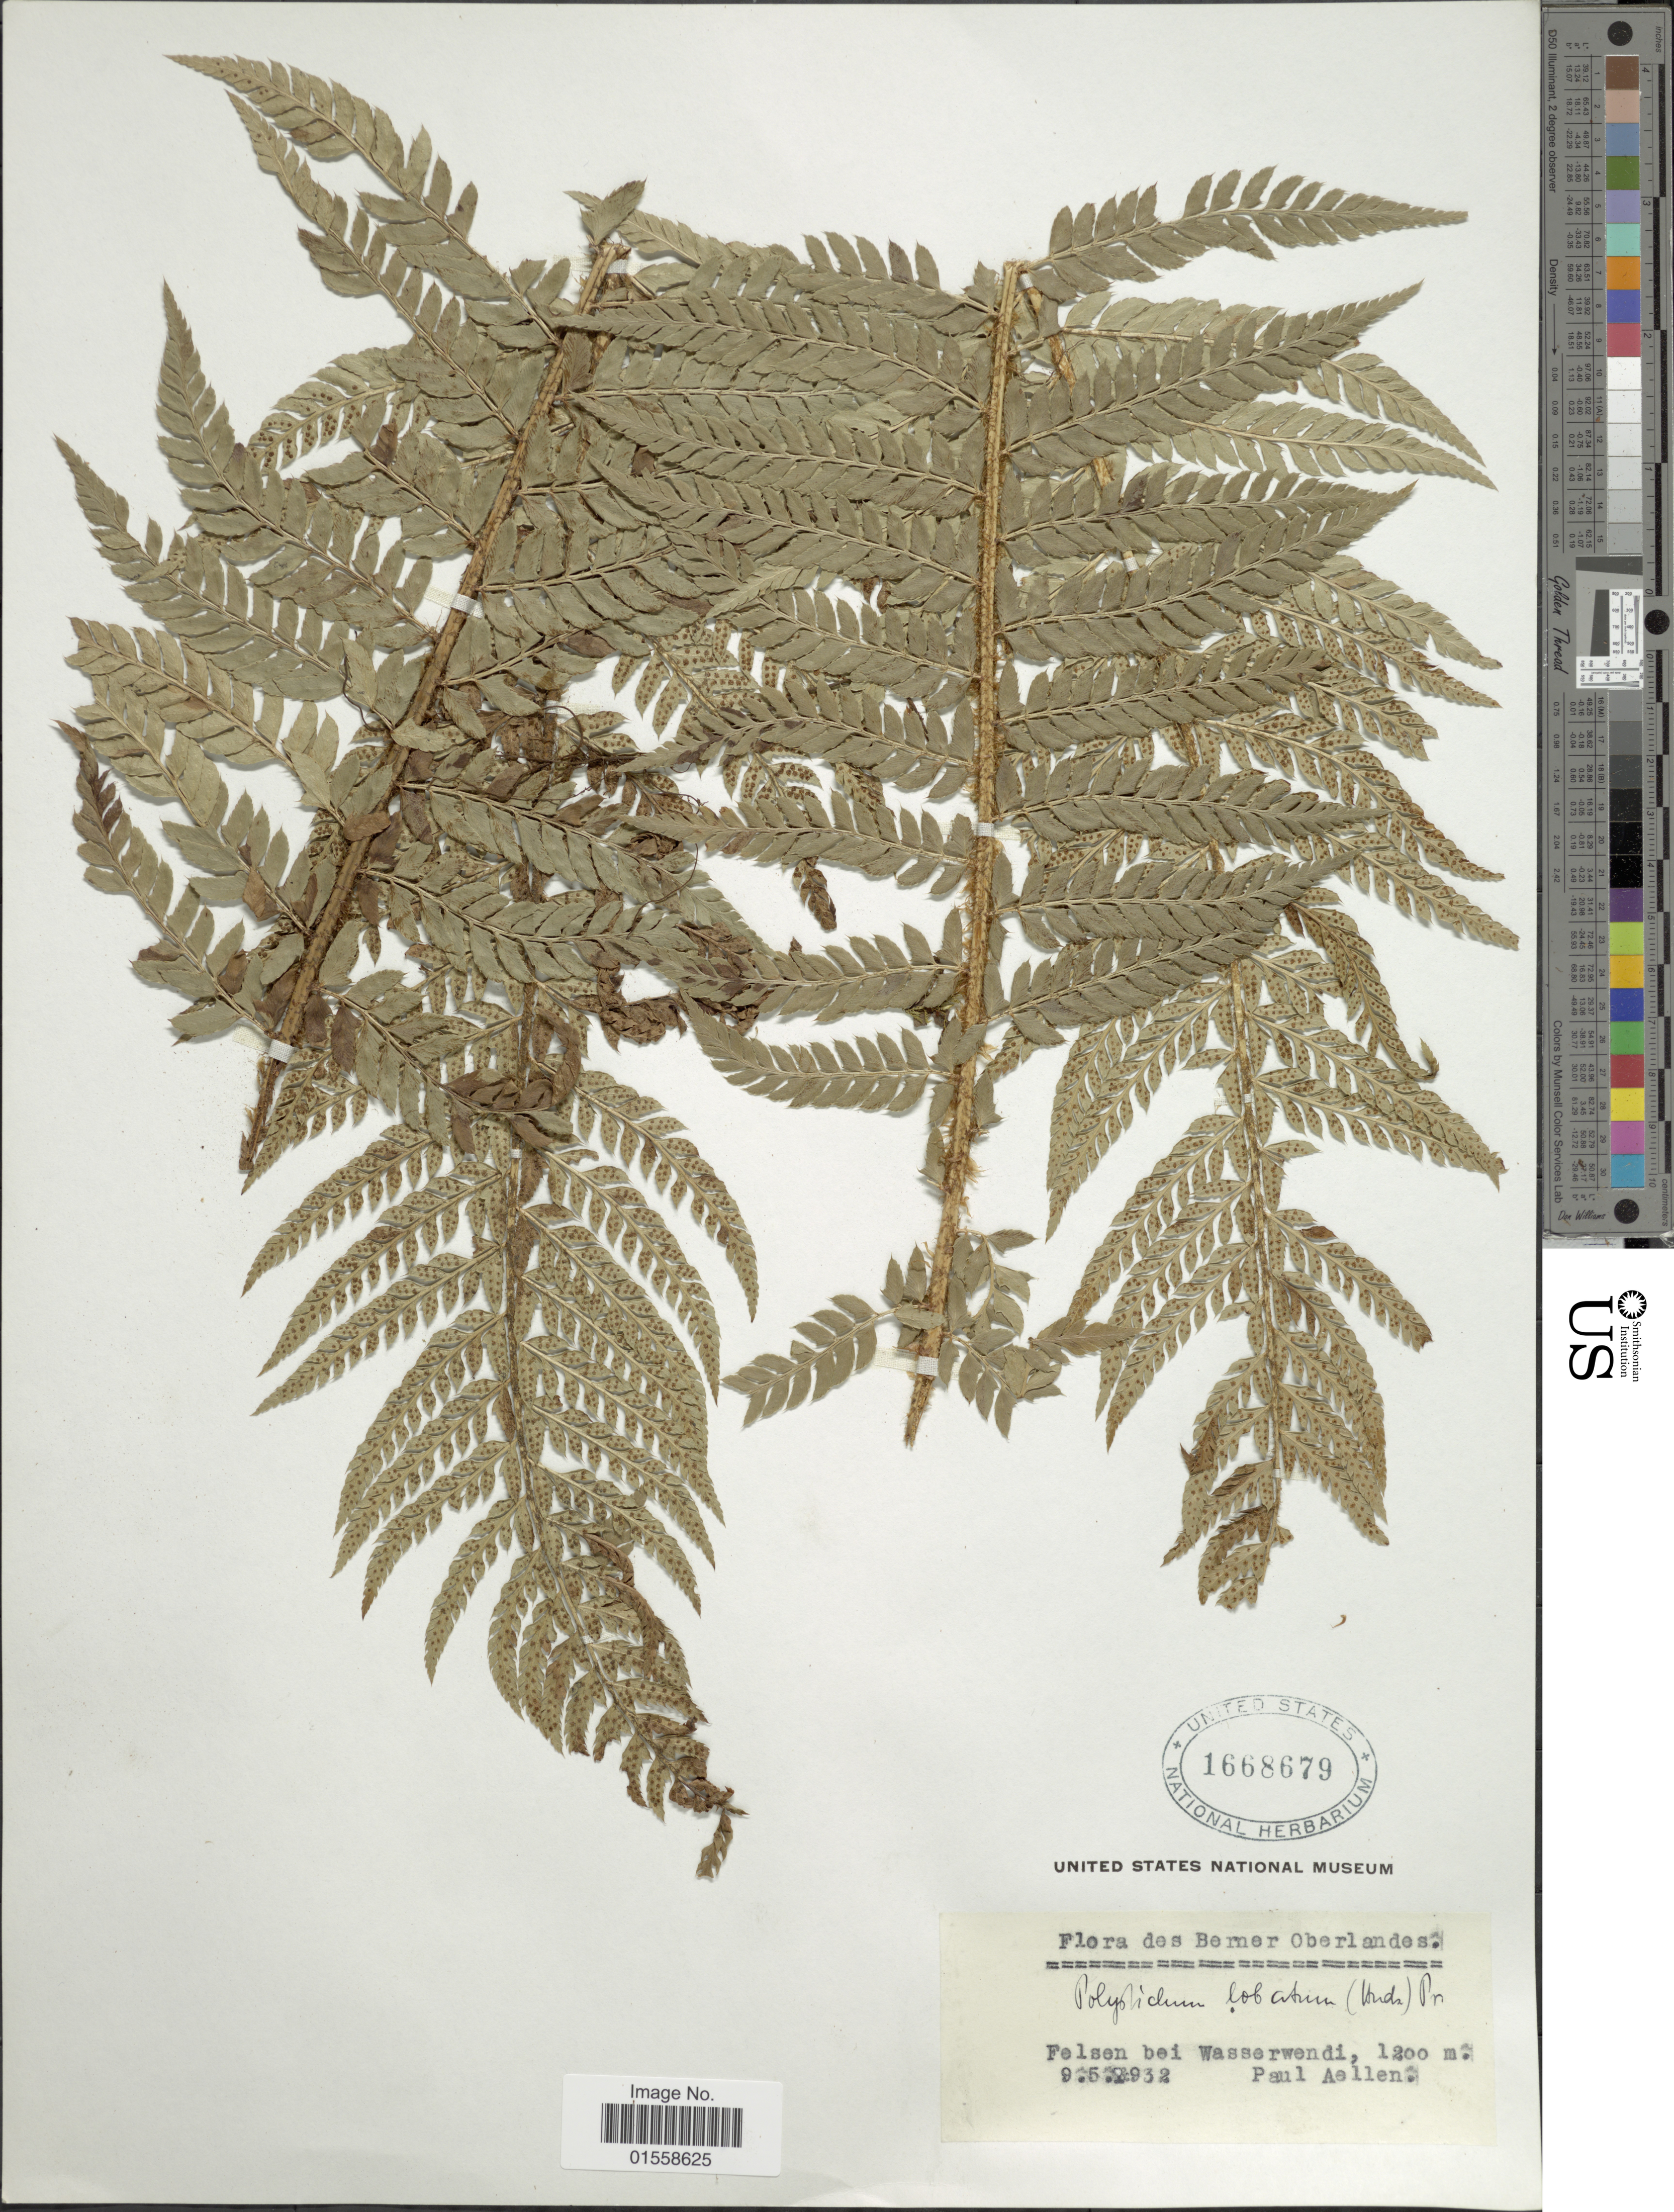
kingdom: Plantae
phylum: Tracheophyta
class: Polypodiopsida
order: Polypodiales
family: Dryopteridaceae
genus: Polystichum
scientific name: Polystichum aculeatum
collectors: P. Aellen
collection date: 1932-05-09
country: Switzerland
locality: Berner Oberlandes. Felsen bei Wasserwendi.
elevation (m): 1200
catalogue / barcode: US 1668679